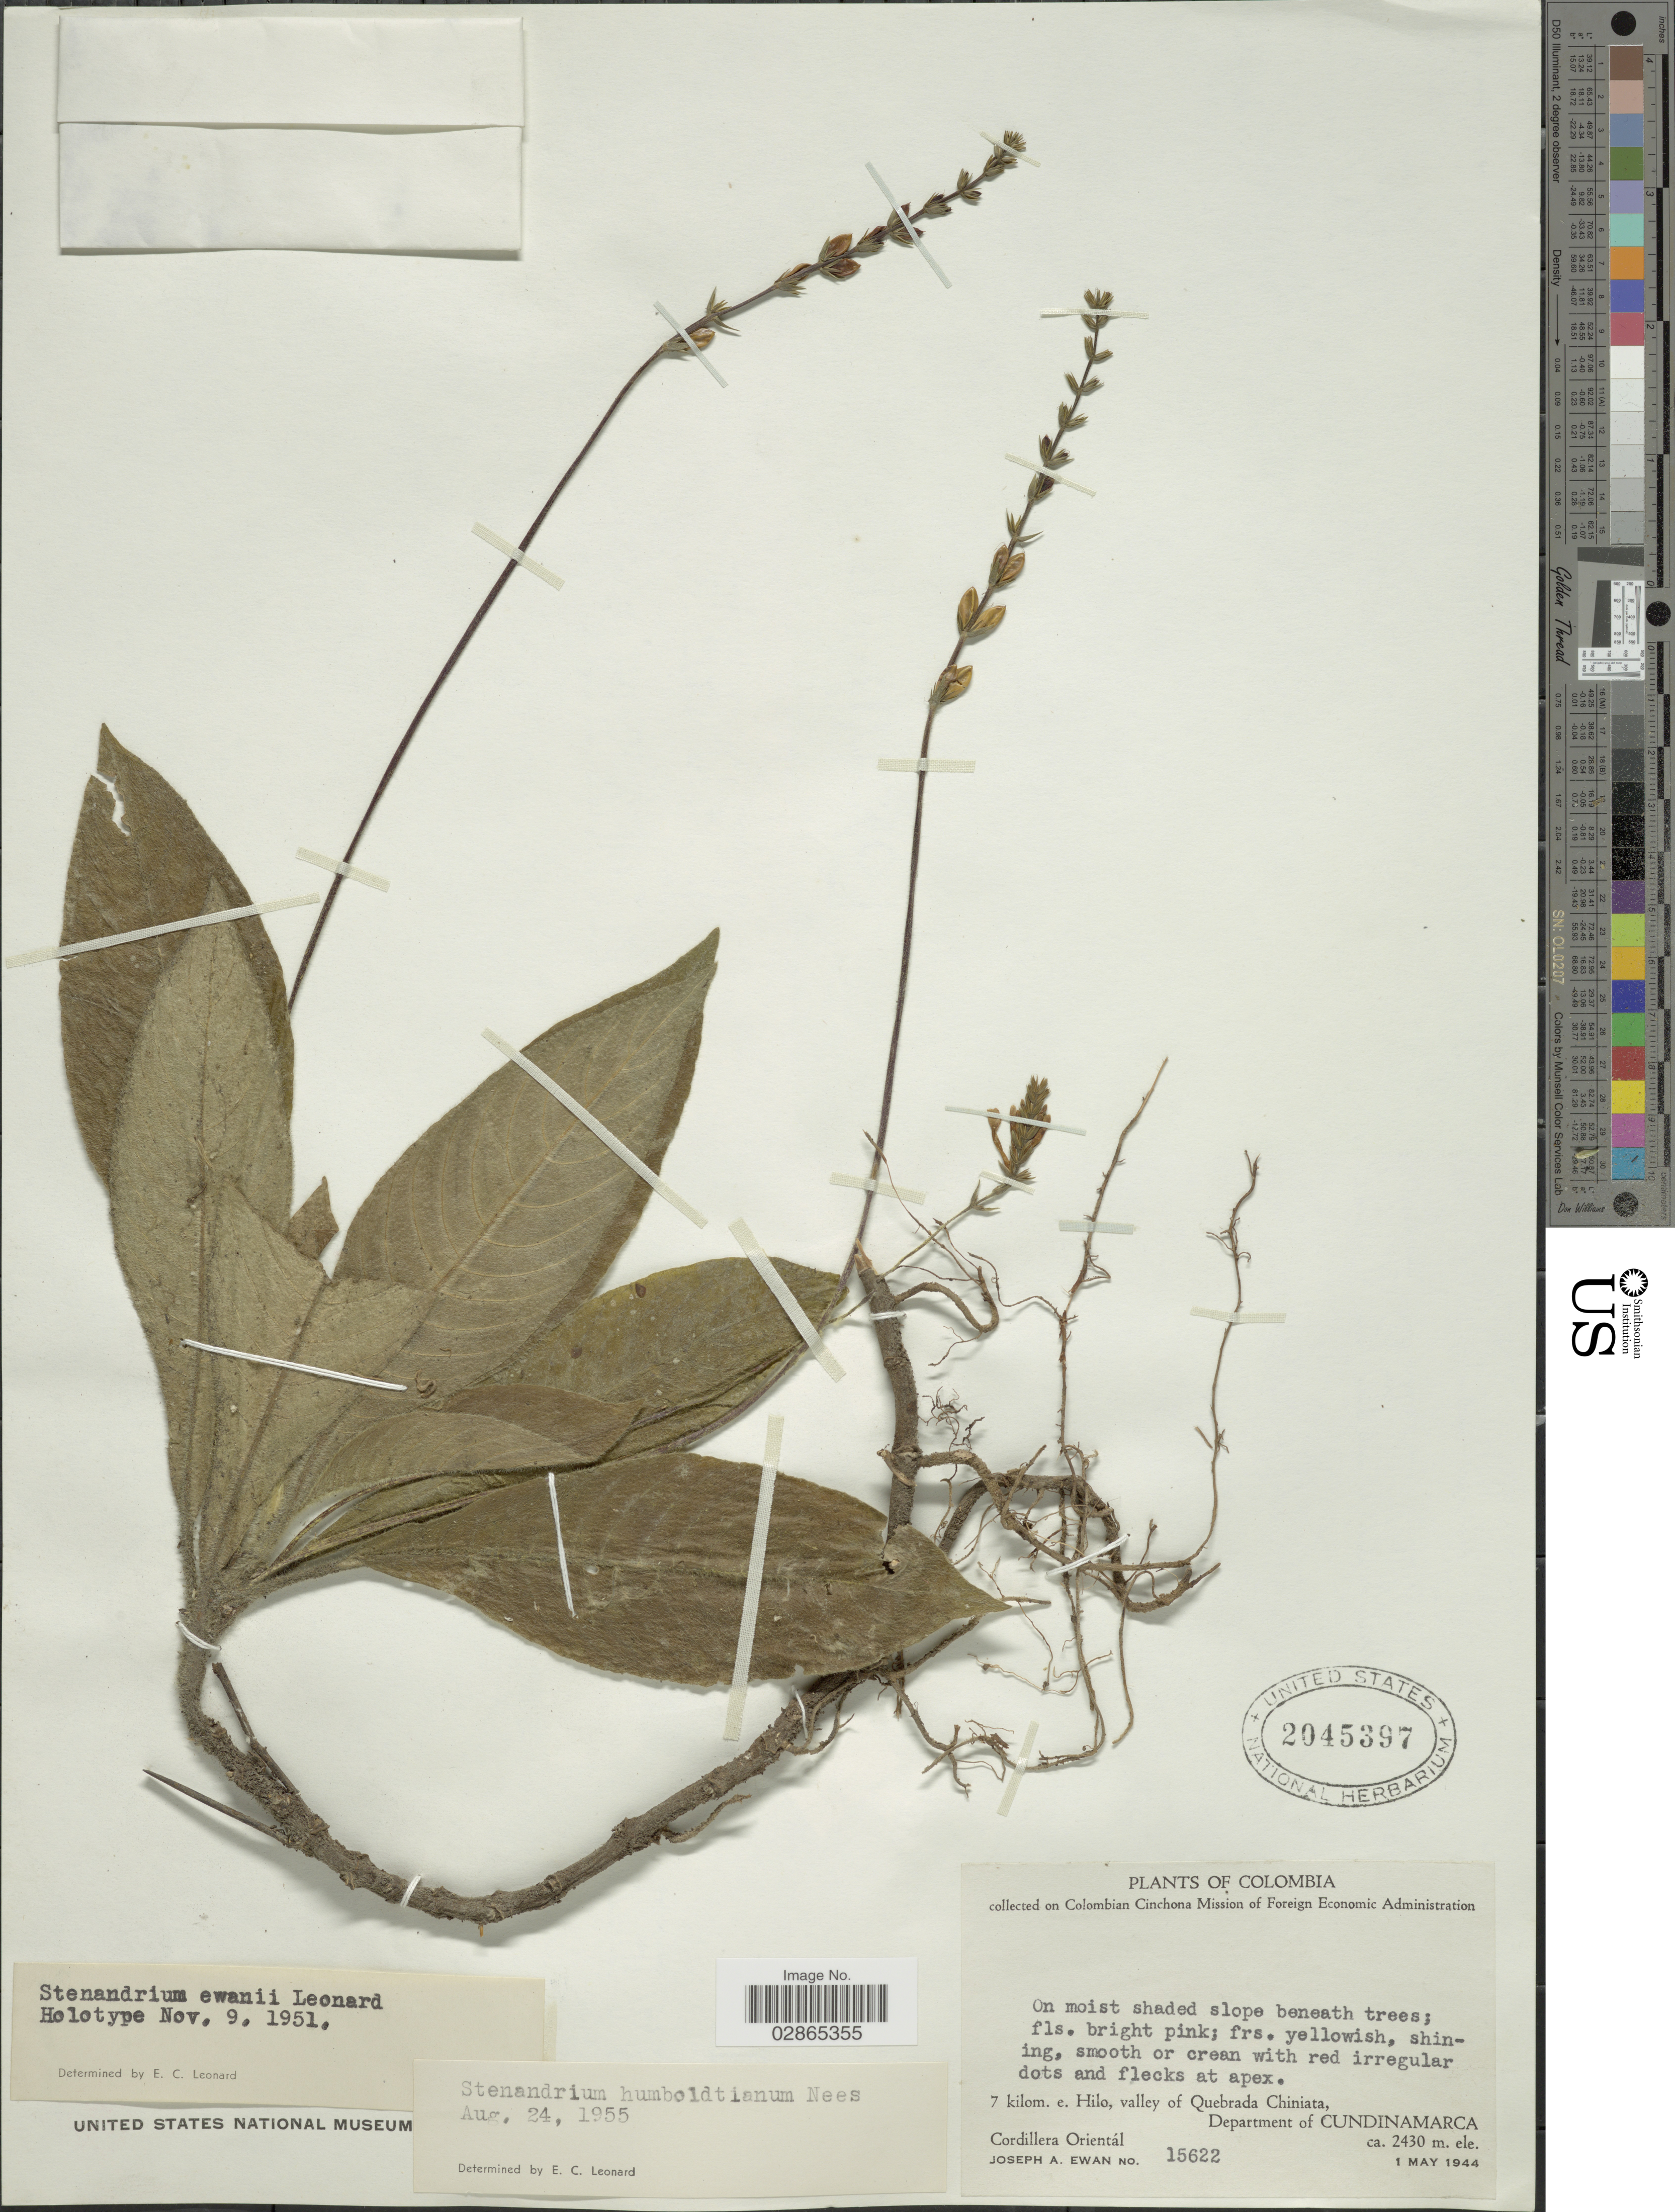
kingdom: Plantae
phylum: Tracheophyta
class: Magnoliopsida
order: Lamiales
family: Acanthaceae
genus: Stenandrium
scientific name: Stenandrium humboldtianum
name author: Nees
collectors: J. A. Ewan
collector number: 15622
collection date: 1944-05-01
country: Colombia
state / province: Cundinamarca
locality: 7 kilom. e. Hilo, valley of Quebrada Chiniata, Department of Cundinamarca. Cordillera Orientál.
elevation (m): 2430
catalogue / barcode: US 2045397